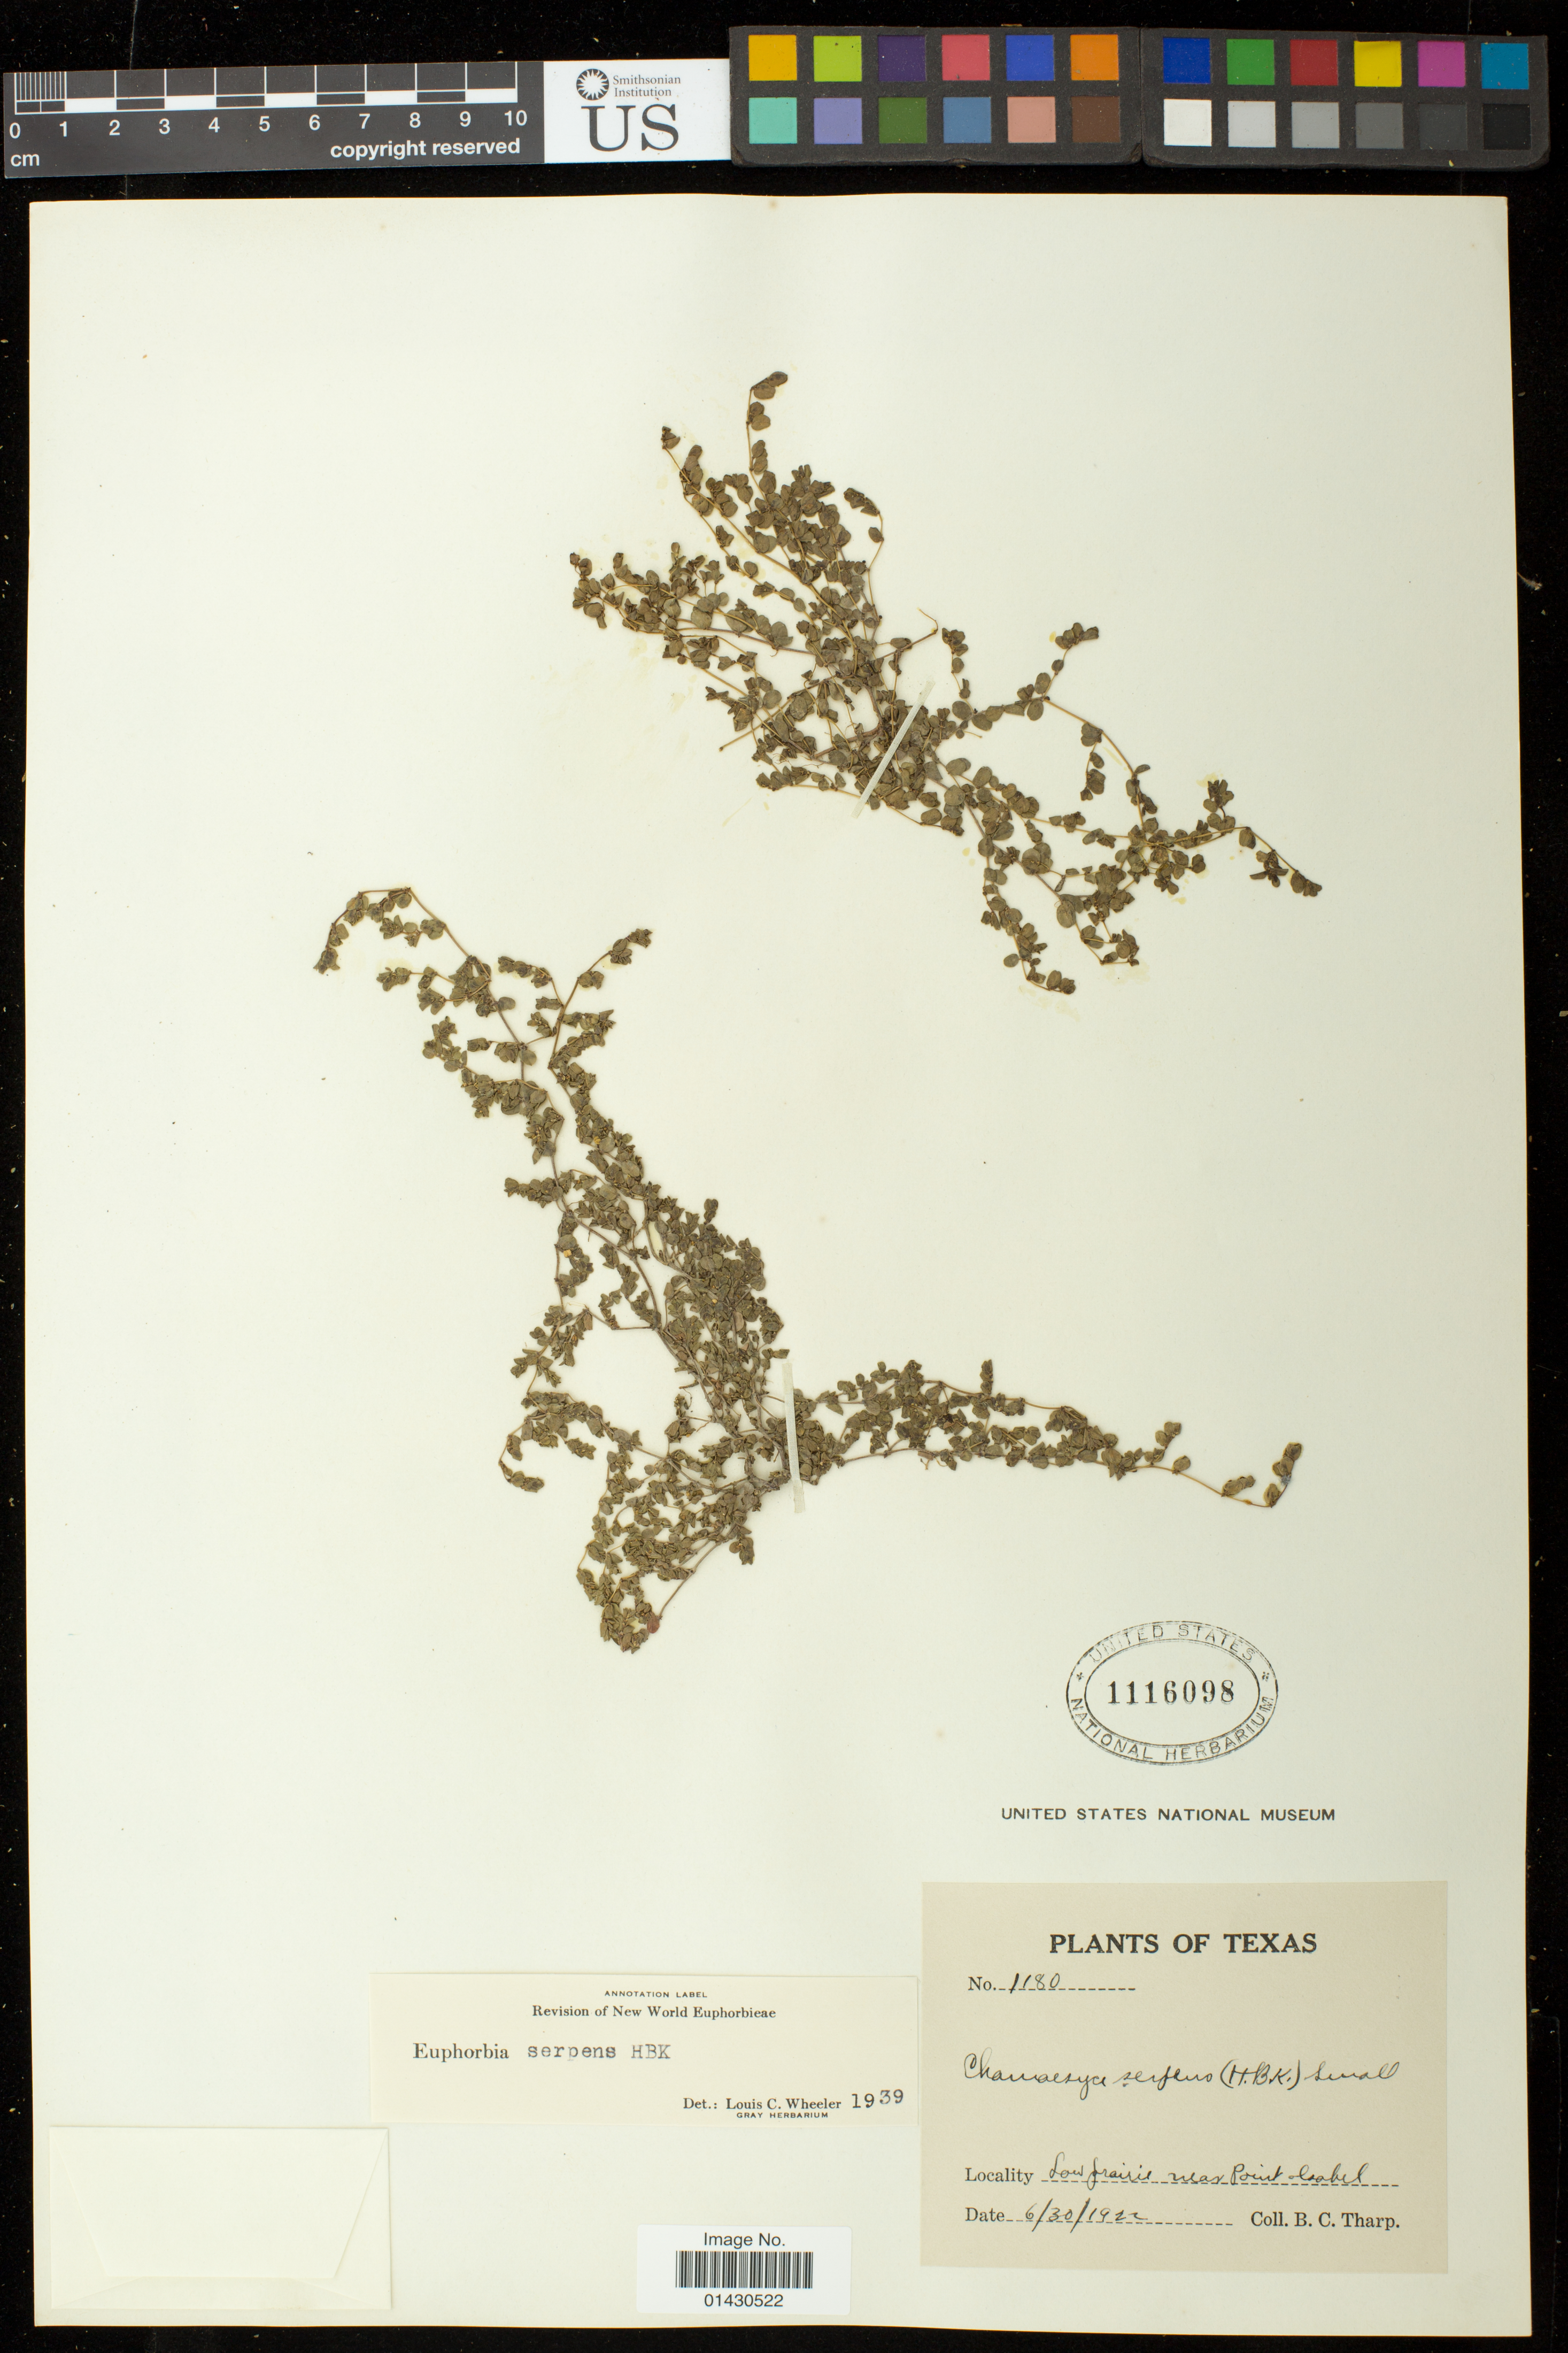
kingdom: Plantae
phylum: Tracheophyta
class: Magnoliopsida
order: Malpighiales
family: Euphorbiaceae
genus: Euphorbia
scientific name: Euphorbia serpens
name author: Kunth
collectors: B. C. Tharp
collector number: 1180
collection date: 1922-06-30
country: United States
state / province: Texas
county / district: Cameron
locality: Low prairie near Point Isabel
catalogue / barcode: US 1116098